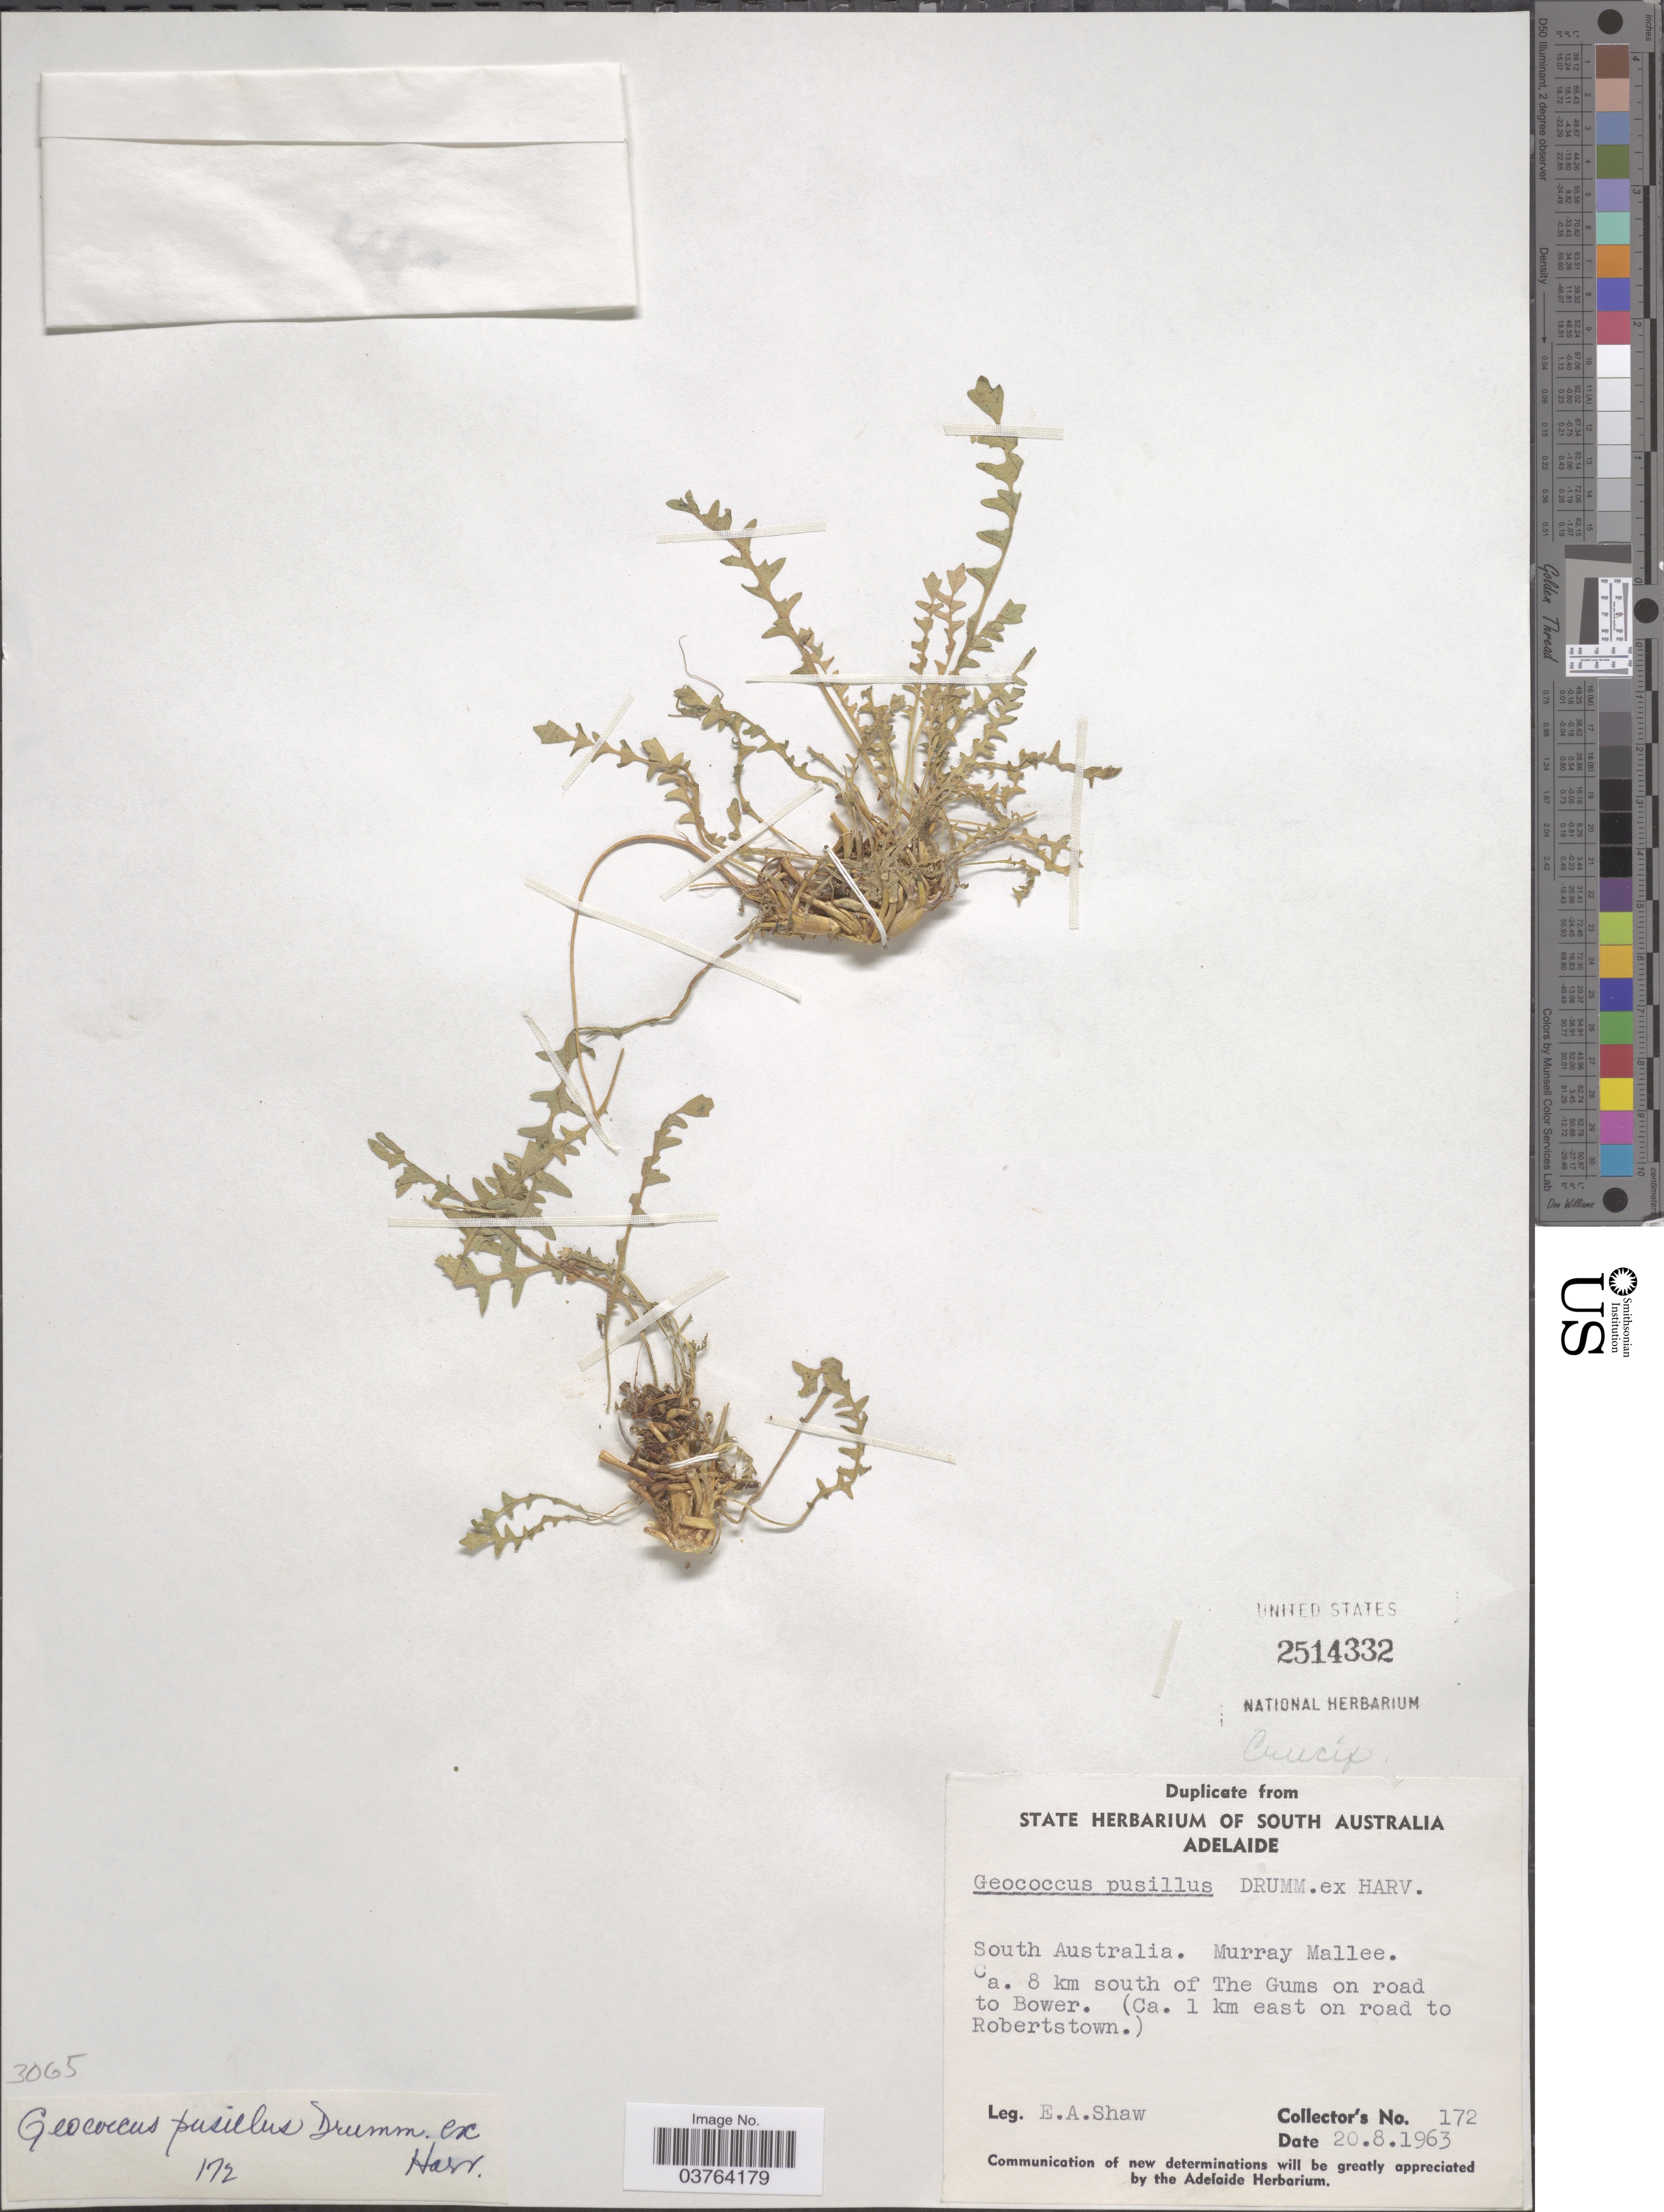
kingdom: Plantae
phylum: Tracheophyta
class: Magnoliopsida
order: Brassicales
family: Brassicaceae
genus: Geococcus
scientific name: Geococcus pusillus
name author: J. Drumm. ex Harv.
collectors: E. A. Shaw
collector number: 172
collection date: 1963-08-20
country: Australia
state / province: South Australia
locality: Murray Mallee. Ca. 8 km south of The Gums on road to Bower. (Ca. 1 km east on road to Robertstown).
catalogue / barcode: US 2514332